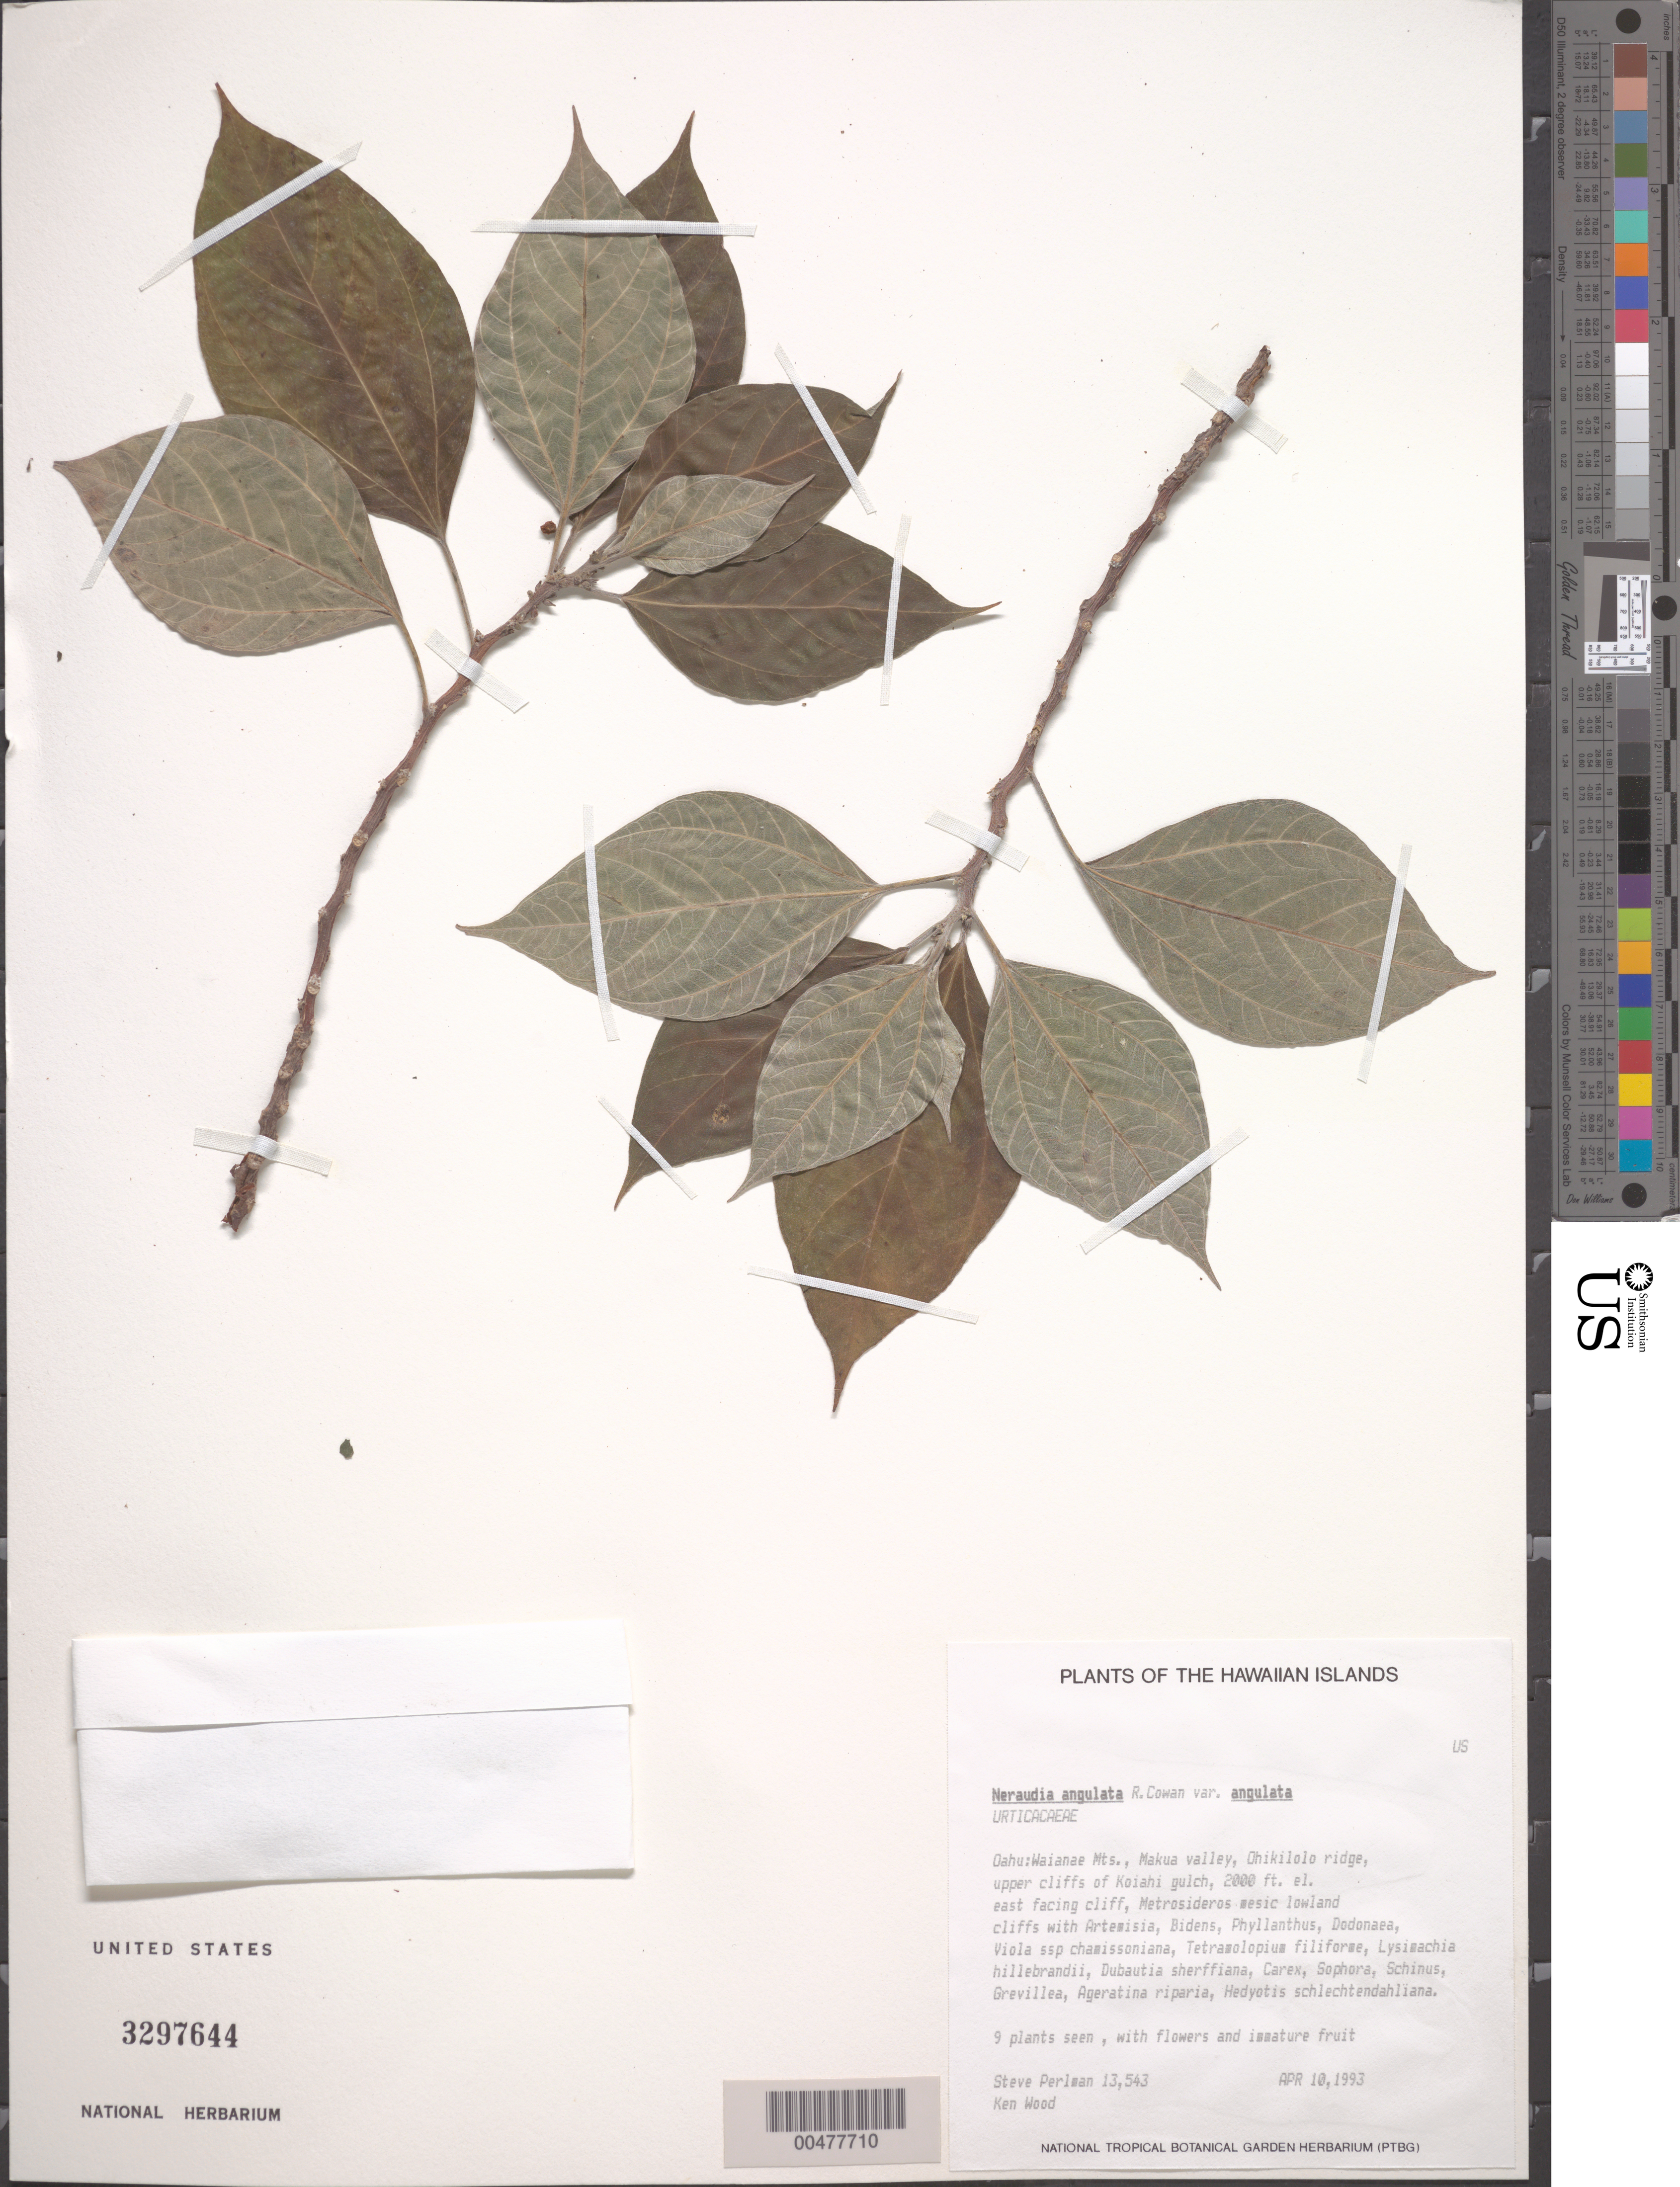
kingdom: Plantae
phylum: Tracheophyta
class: Magnoliopsida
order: Rosales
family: Urticaceae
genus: Neraudia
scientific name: Neraudia angulata var. angulata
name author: R.S. Cowan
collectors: S. P. Perlman & K. Wood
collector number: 13543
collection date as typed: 10 Apr 1993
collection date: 1993-04-10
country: United States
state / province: Hawaii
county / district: Honolulu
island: Oahu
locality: Waianae Mts., Makua Valley, Ohikilolo Ridge, upper cliffs of Koiahi gulch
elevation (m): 610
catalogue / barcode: US 3297644